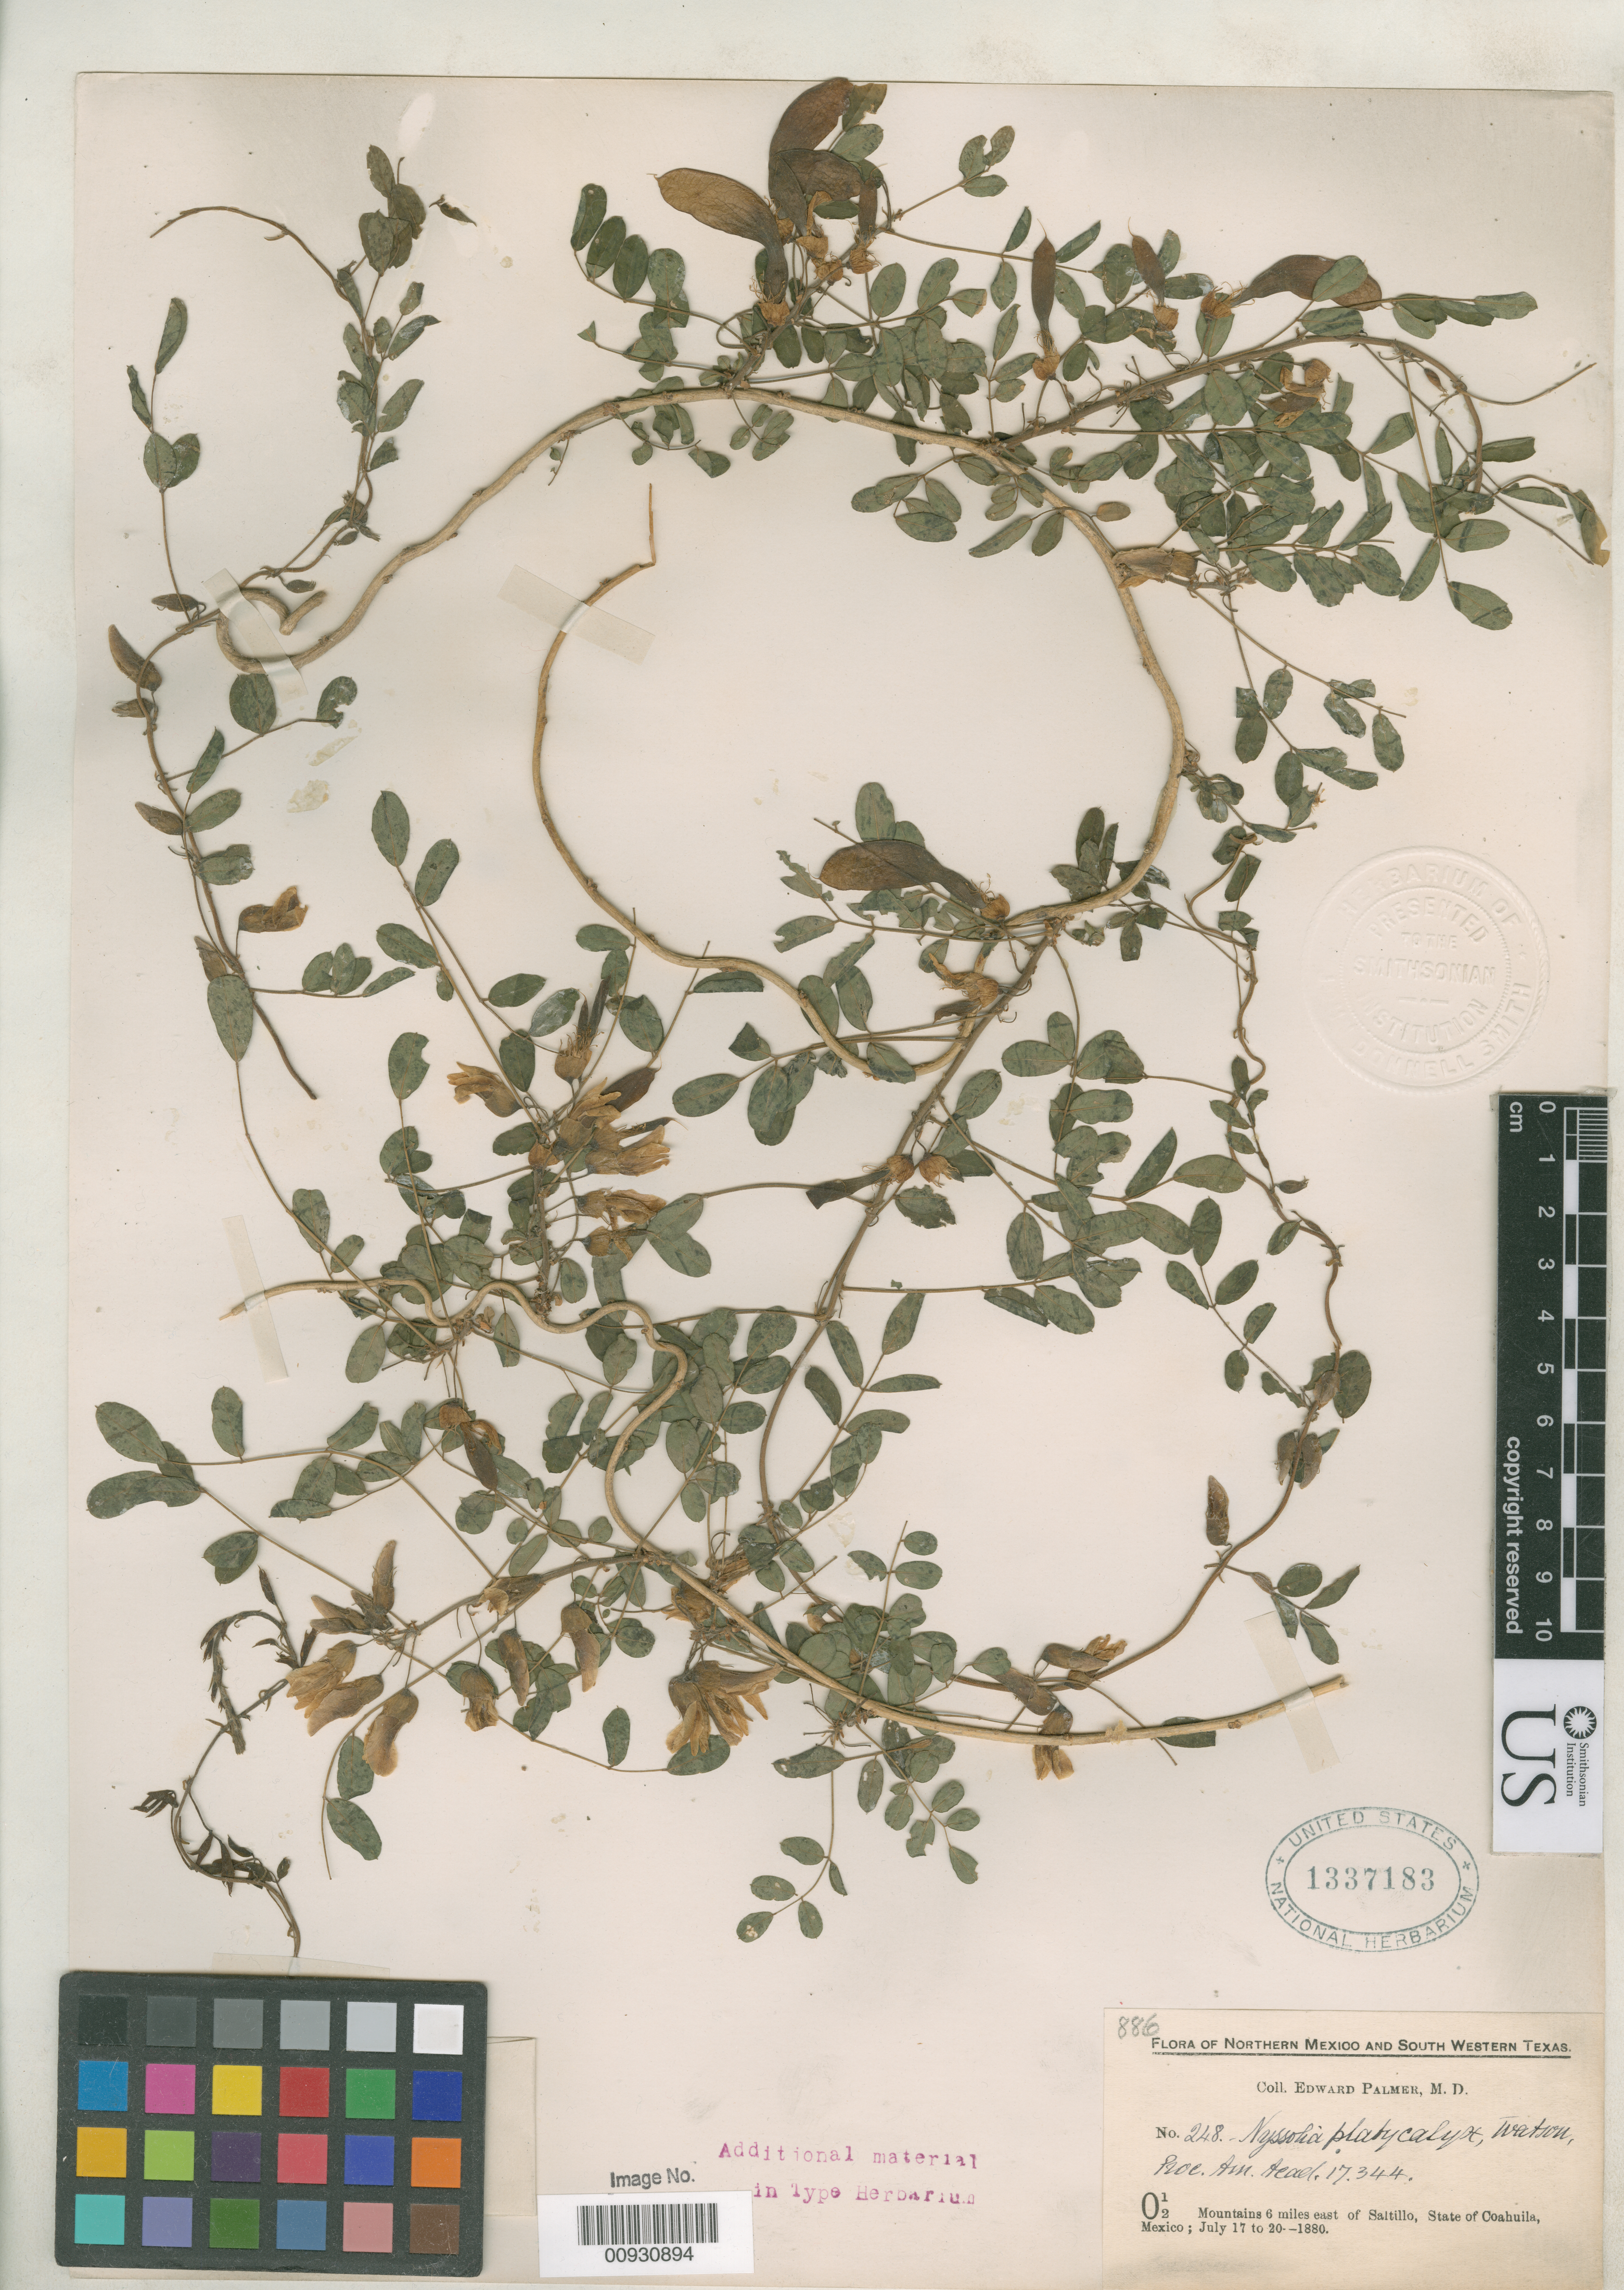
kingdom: Plantae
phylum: Tracheophyta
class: Magnoliopsida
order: Fabales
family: Fabaceae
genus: Nissolia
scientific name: Nissolia platycalyx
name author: S. Watson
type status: Isotype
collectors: E. Palmer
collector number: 248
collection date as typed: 17 Jul 1880 to 20 Jul 1880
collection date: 1880-07-17/1880-07-20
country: Mexico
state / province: Coahuila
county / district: Saltillo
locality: Mountains 6 miles East of Saltillo.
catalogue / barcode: US 1337183